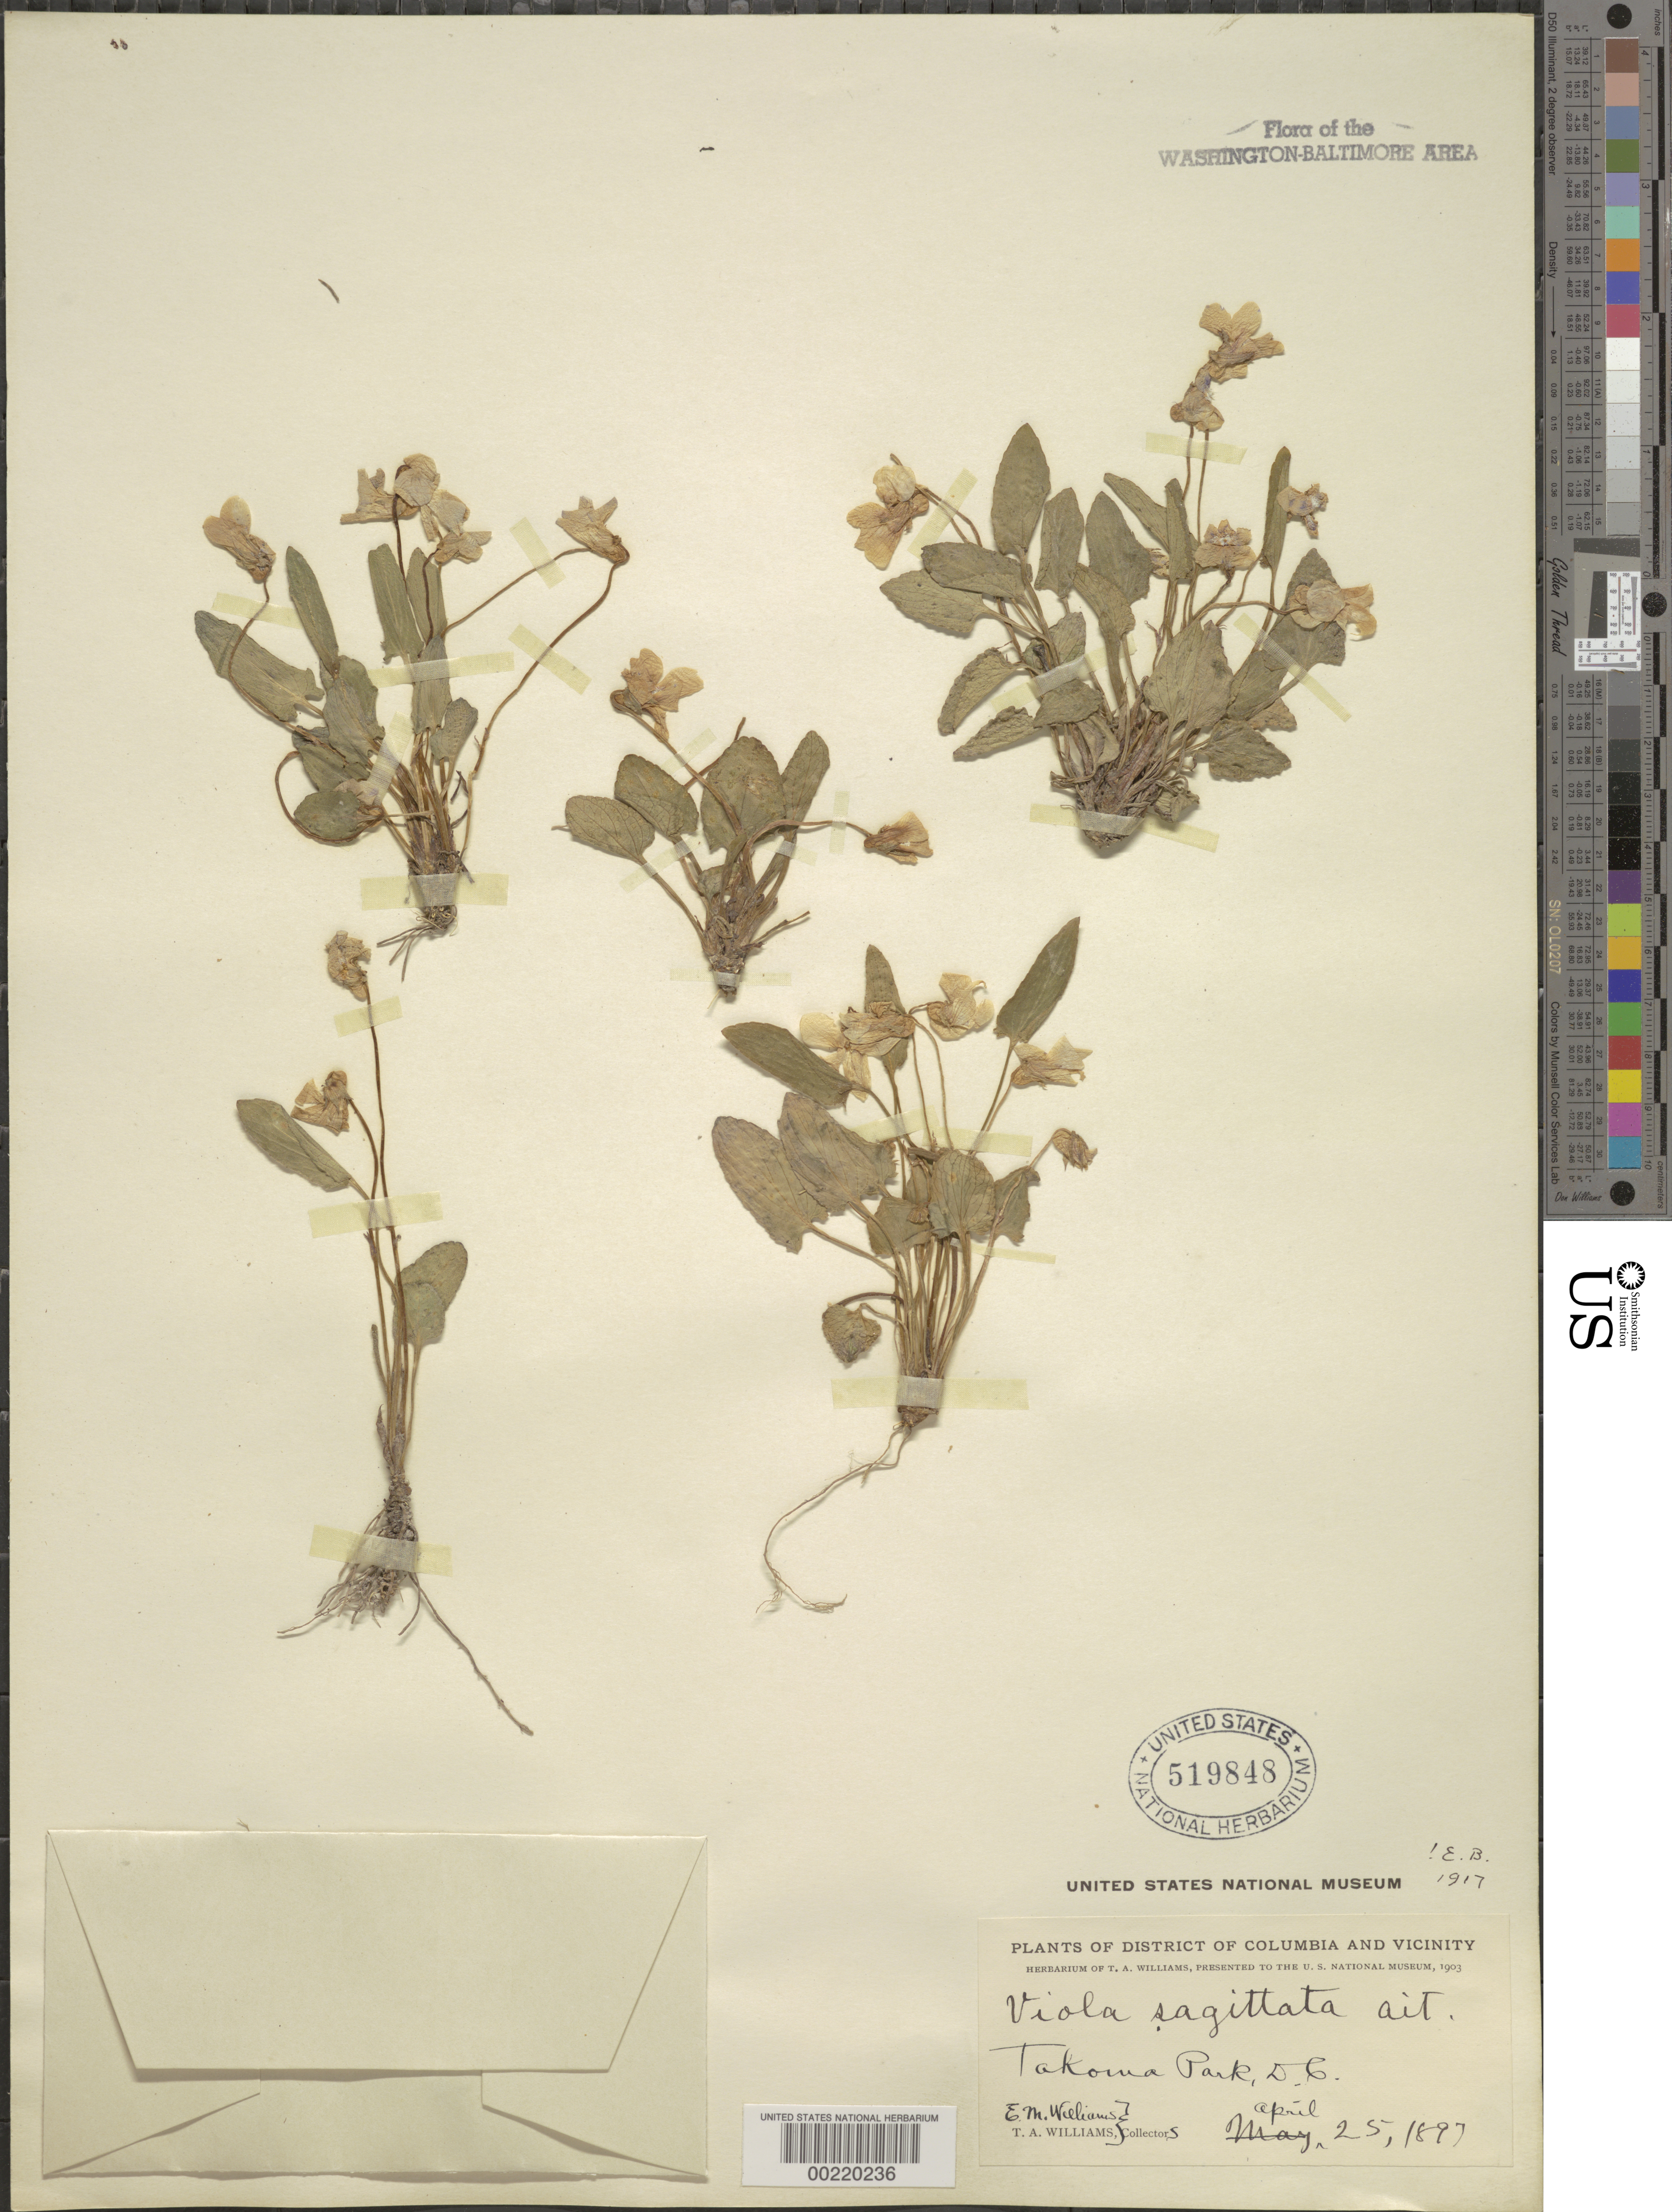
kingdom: Plantae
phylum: Tracheophyta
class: Magnoliopsida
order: Malpighiales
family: Violaceae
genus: Viola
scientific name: Viola sagittata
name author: Aiton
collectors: E. M. Williams & T. A. Williams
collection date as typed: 25 Apr 1897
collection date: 1897-04-25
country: United States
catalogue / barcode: US 519848